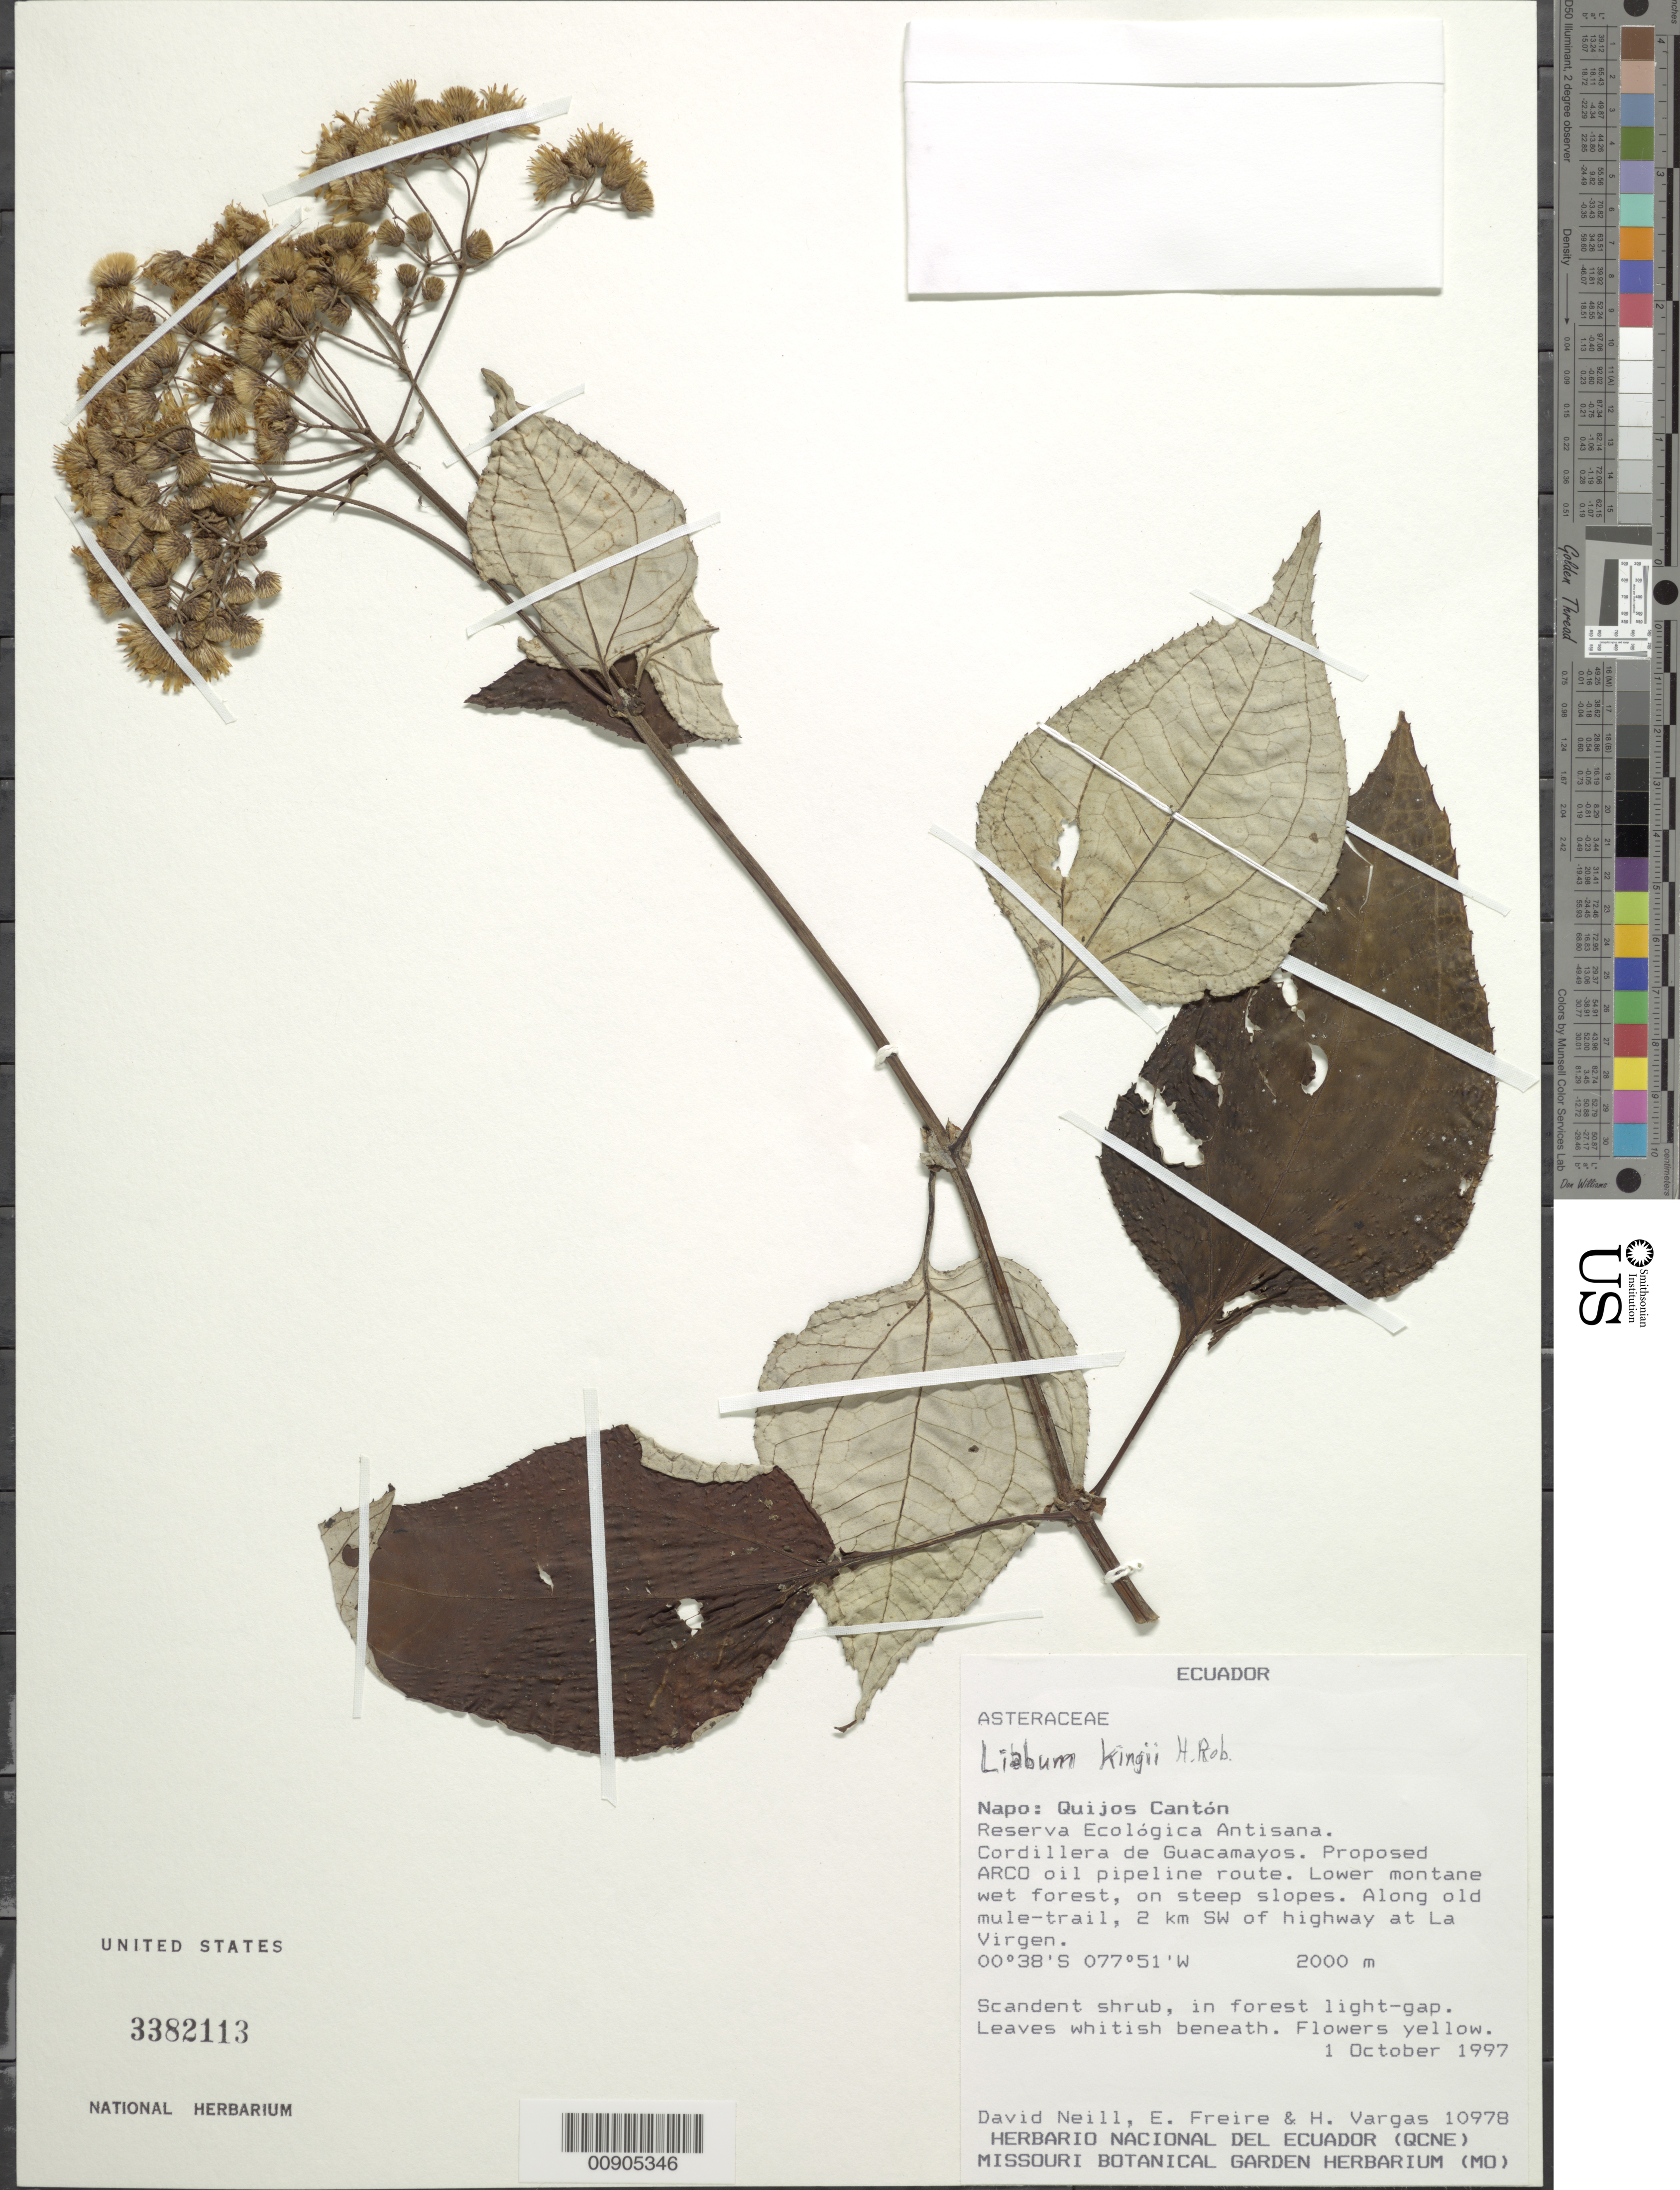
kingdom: Plantae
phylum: Tracheophyta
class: Magnoliopsida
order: Asterales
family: Asteraceae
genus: Liabum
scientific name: Liabum kingii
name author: H. Rob.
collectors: D. A. Neill, E. Freire & H. Vargas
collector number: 10978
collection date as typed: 1 October 1997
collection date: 1997-10-01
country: Ecuador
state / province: Napo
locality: Quijos Cantón; Reserva Ecológica Antisana; Cordillera de Guacamayos. Proposed ARCO oil pipeline route; along old mule-trail, 2km SW of hwy at La Virgen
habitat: Lower montane wet forest, on steep slopes; in forest light-gaps.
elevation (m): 2000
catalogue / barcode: US 3382113